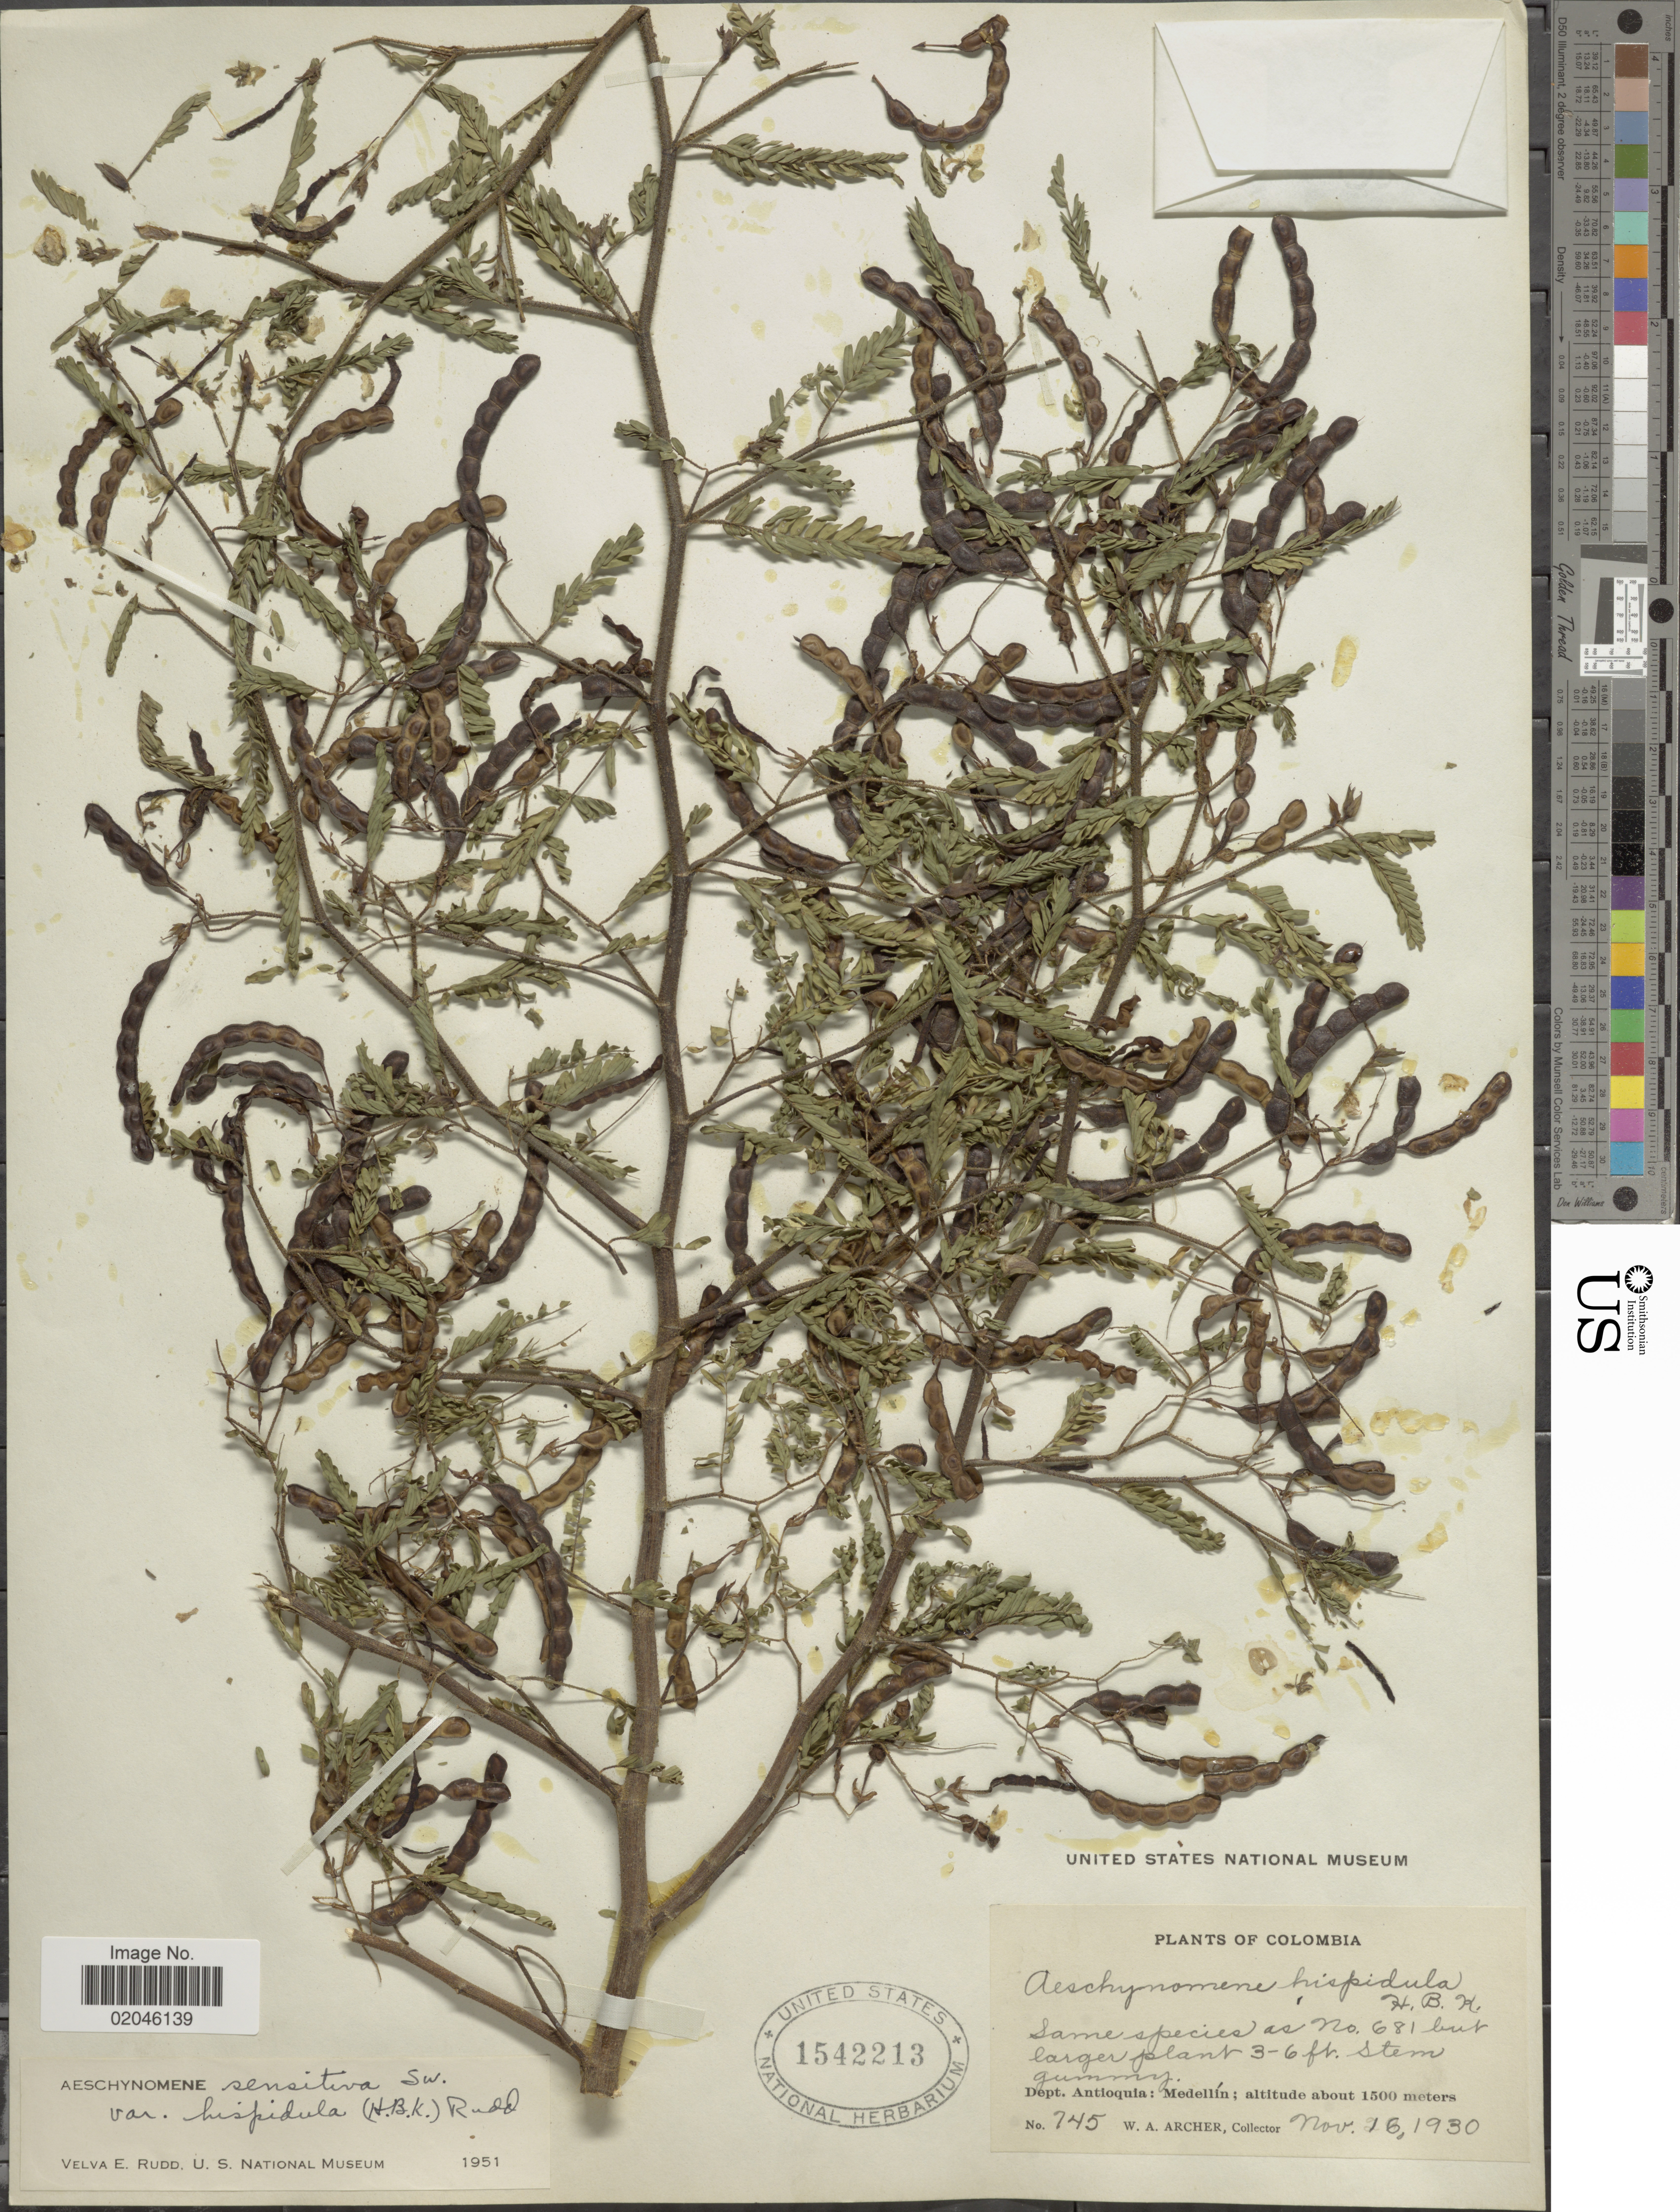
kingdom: Plantae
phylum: Tracheophyta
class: Magnoliopsida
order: Fabales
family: Fabaceae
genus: Aeschynomene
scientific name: Aeschynomene sensitiva var. hispidula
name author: Rudd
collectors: W. A. Archer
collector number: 745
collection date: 1930-11-16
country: Colombia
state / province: Antioquia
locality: Medellin.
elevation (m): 1500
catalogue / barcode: US 1542213